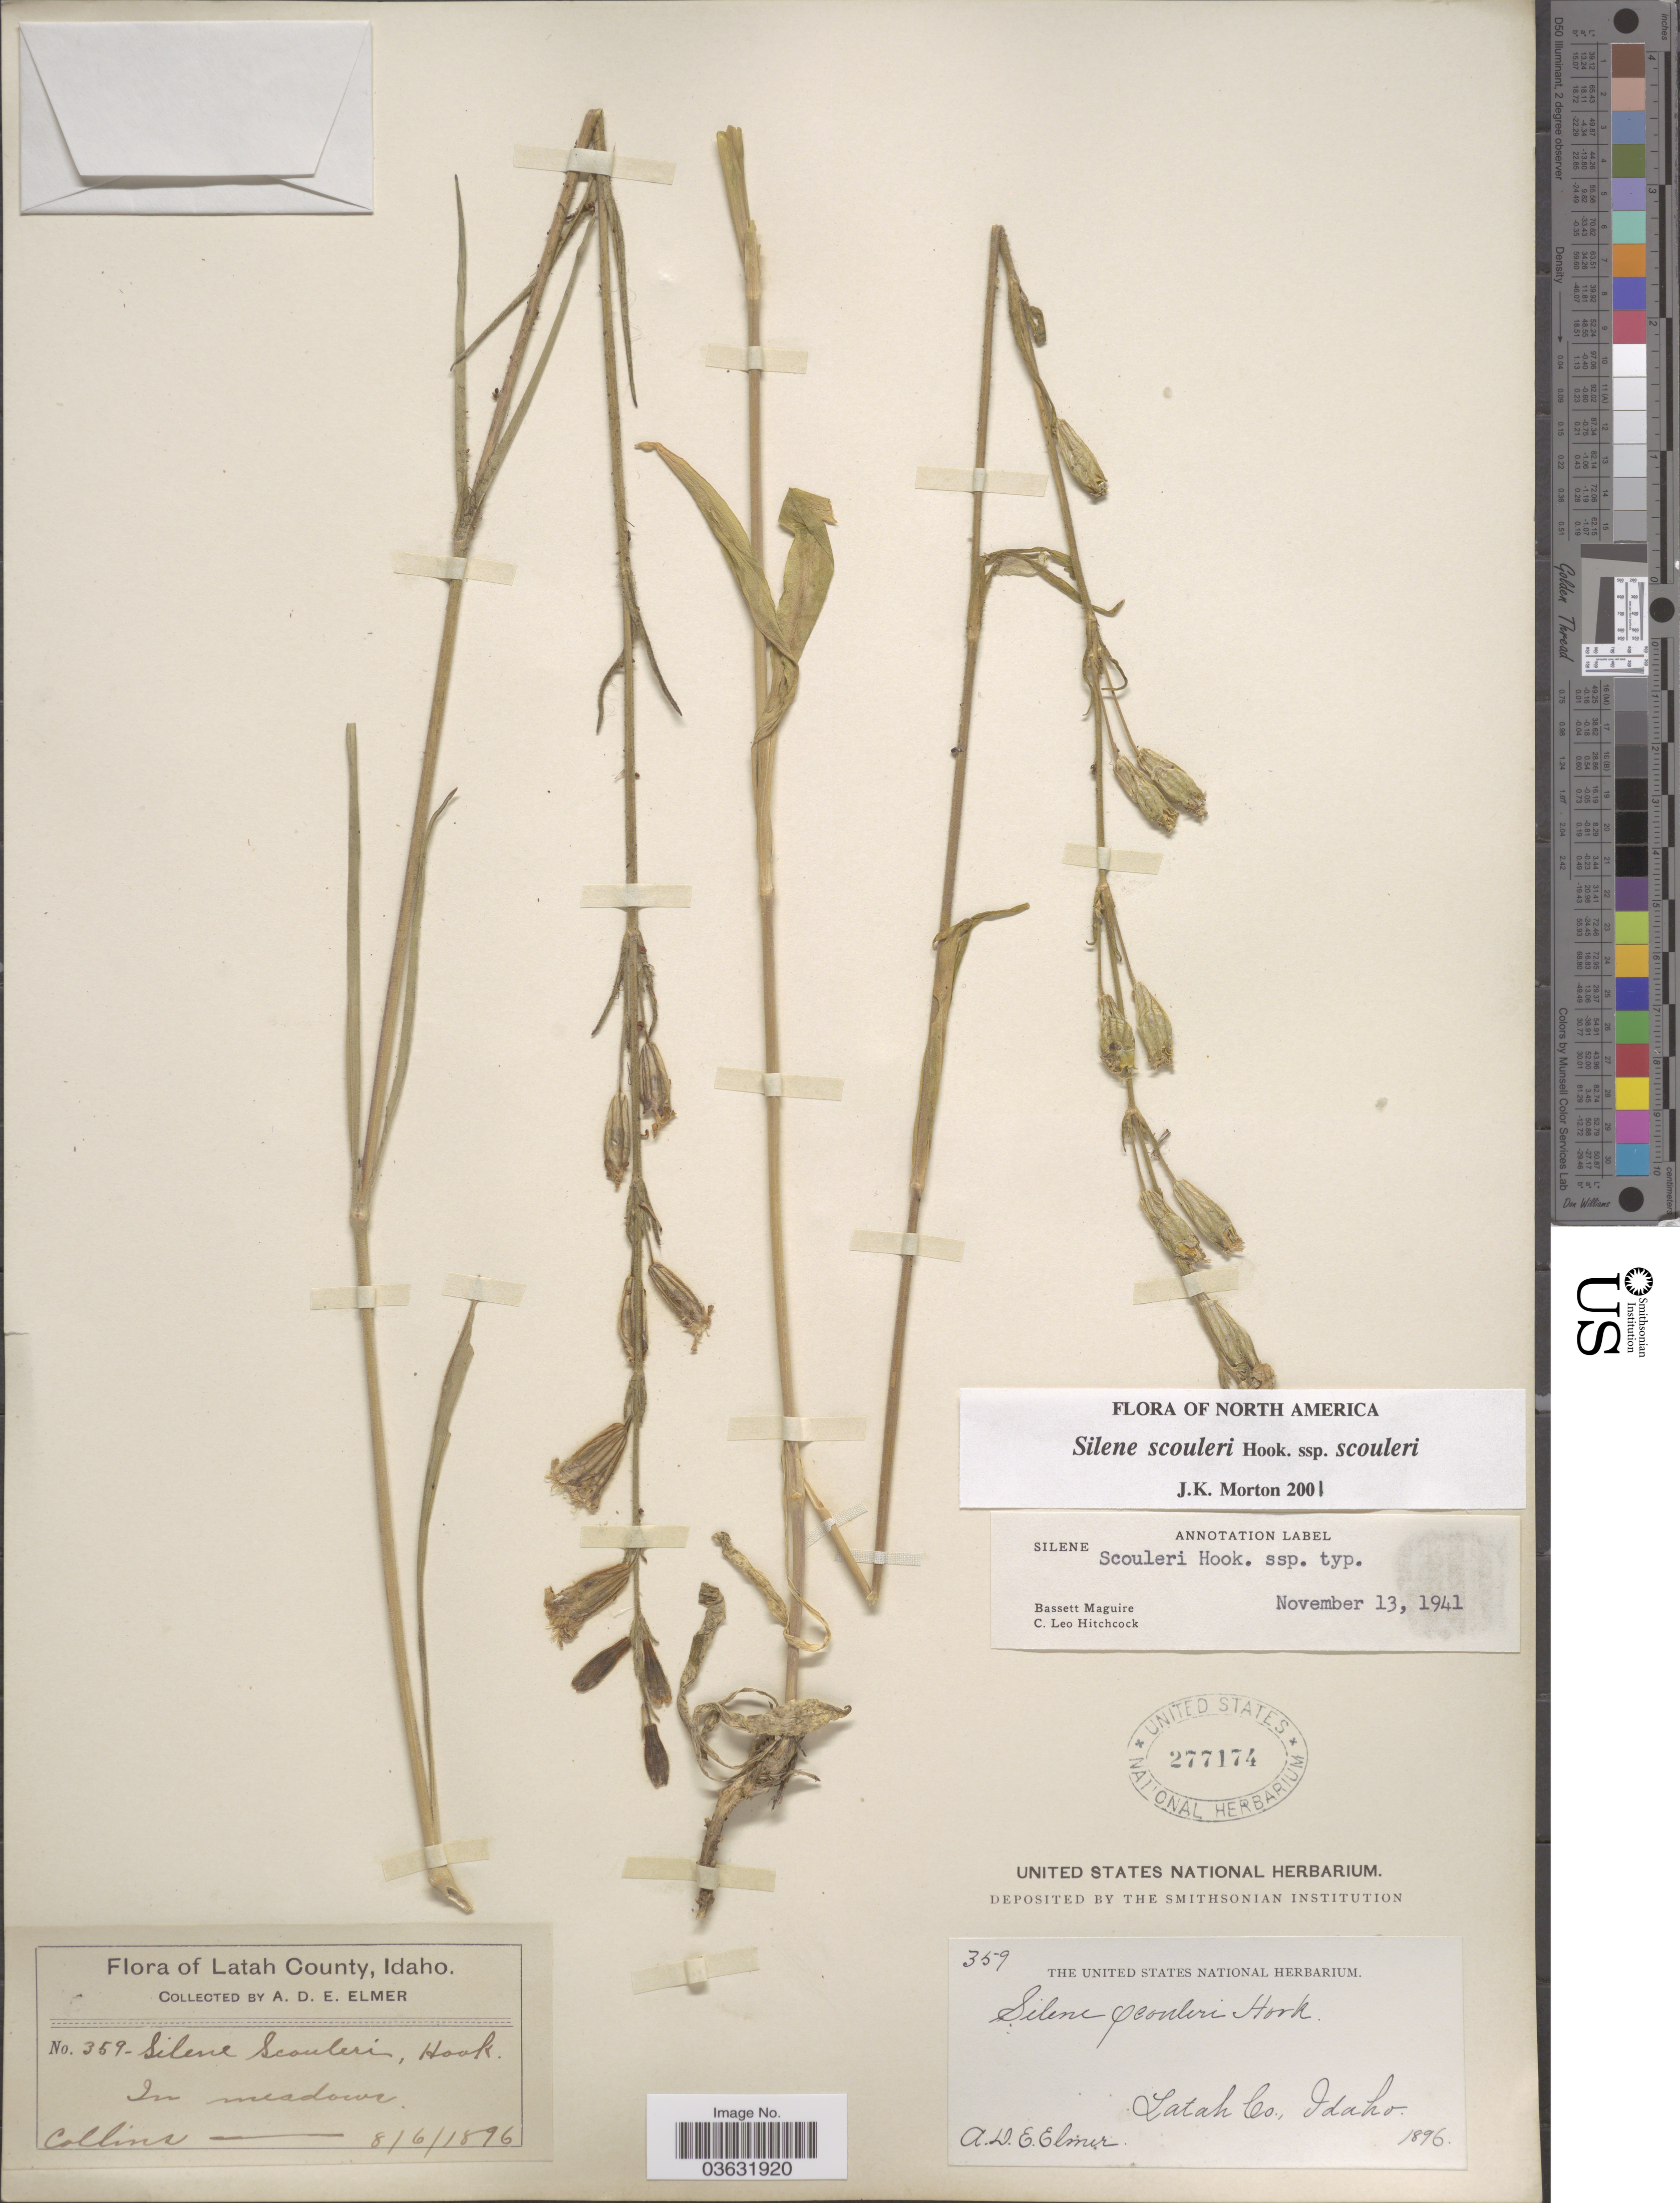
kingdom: Plantae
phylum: Tracheophyta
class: Magnoliopsida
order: Caryophyllales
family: Caryophyllaceae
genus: Silene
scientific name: Silene scouleri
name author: Hook.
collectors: A. D. E. Elmer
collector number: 359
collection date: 1896-08-06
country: United States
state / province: Idaho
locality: Latah County. Collins.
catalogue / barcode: US 277174